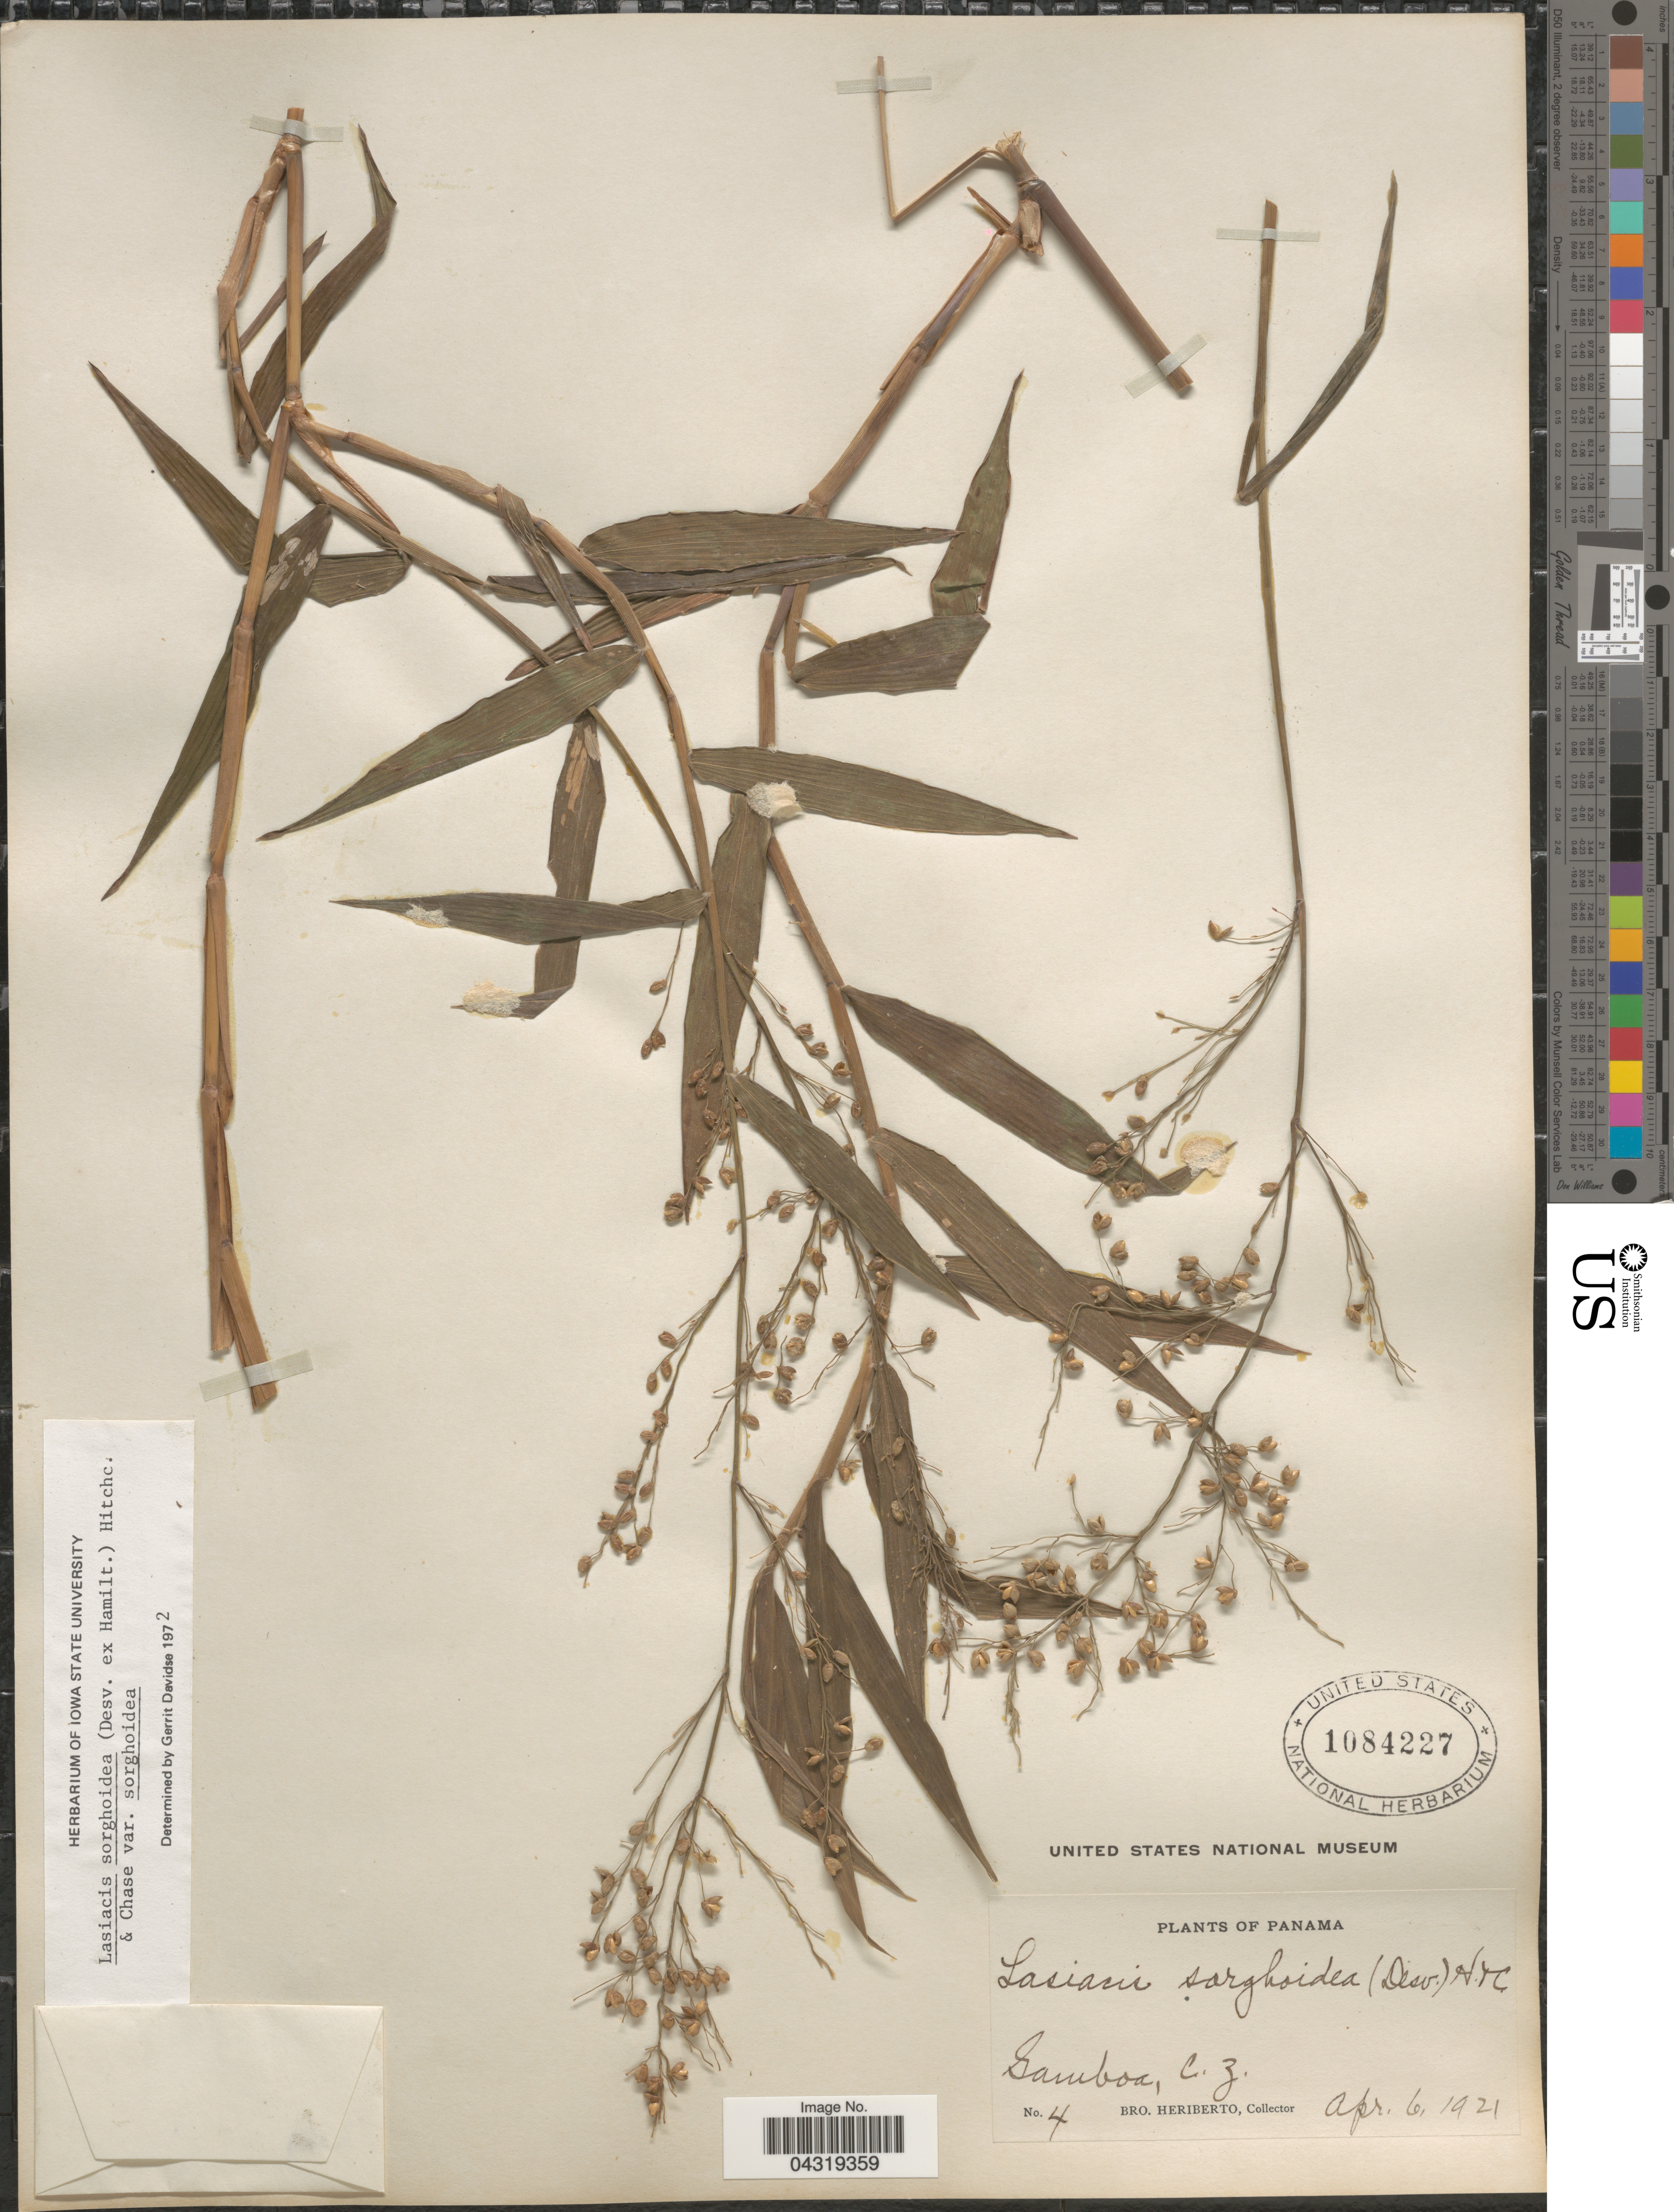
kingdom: Plantae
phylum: Tracheophyta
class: Liliopsida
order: Poales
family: Poaceae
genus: Lasiacis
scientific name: Lasiacis sorghoidea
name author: (Desv. ex Ham.) Hitchc. & Chase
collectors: B. Heriberto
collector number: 4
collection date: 1921-04-06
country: Panama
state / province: Colón / Panamá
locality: Gamboa, C. Z.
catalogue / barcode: US 1084227